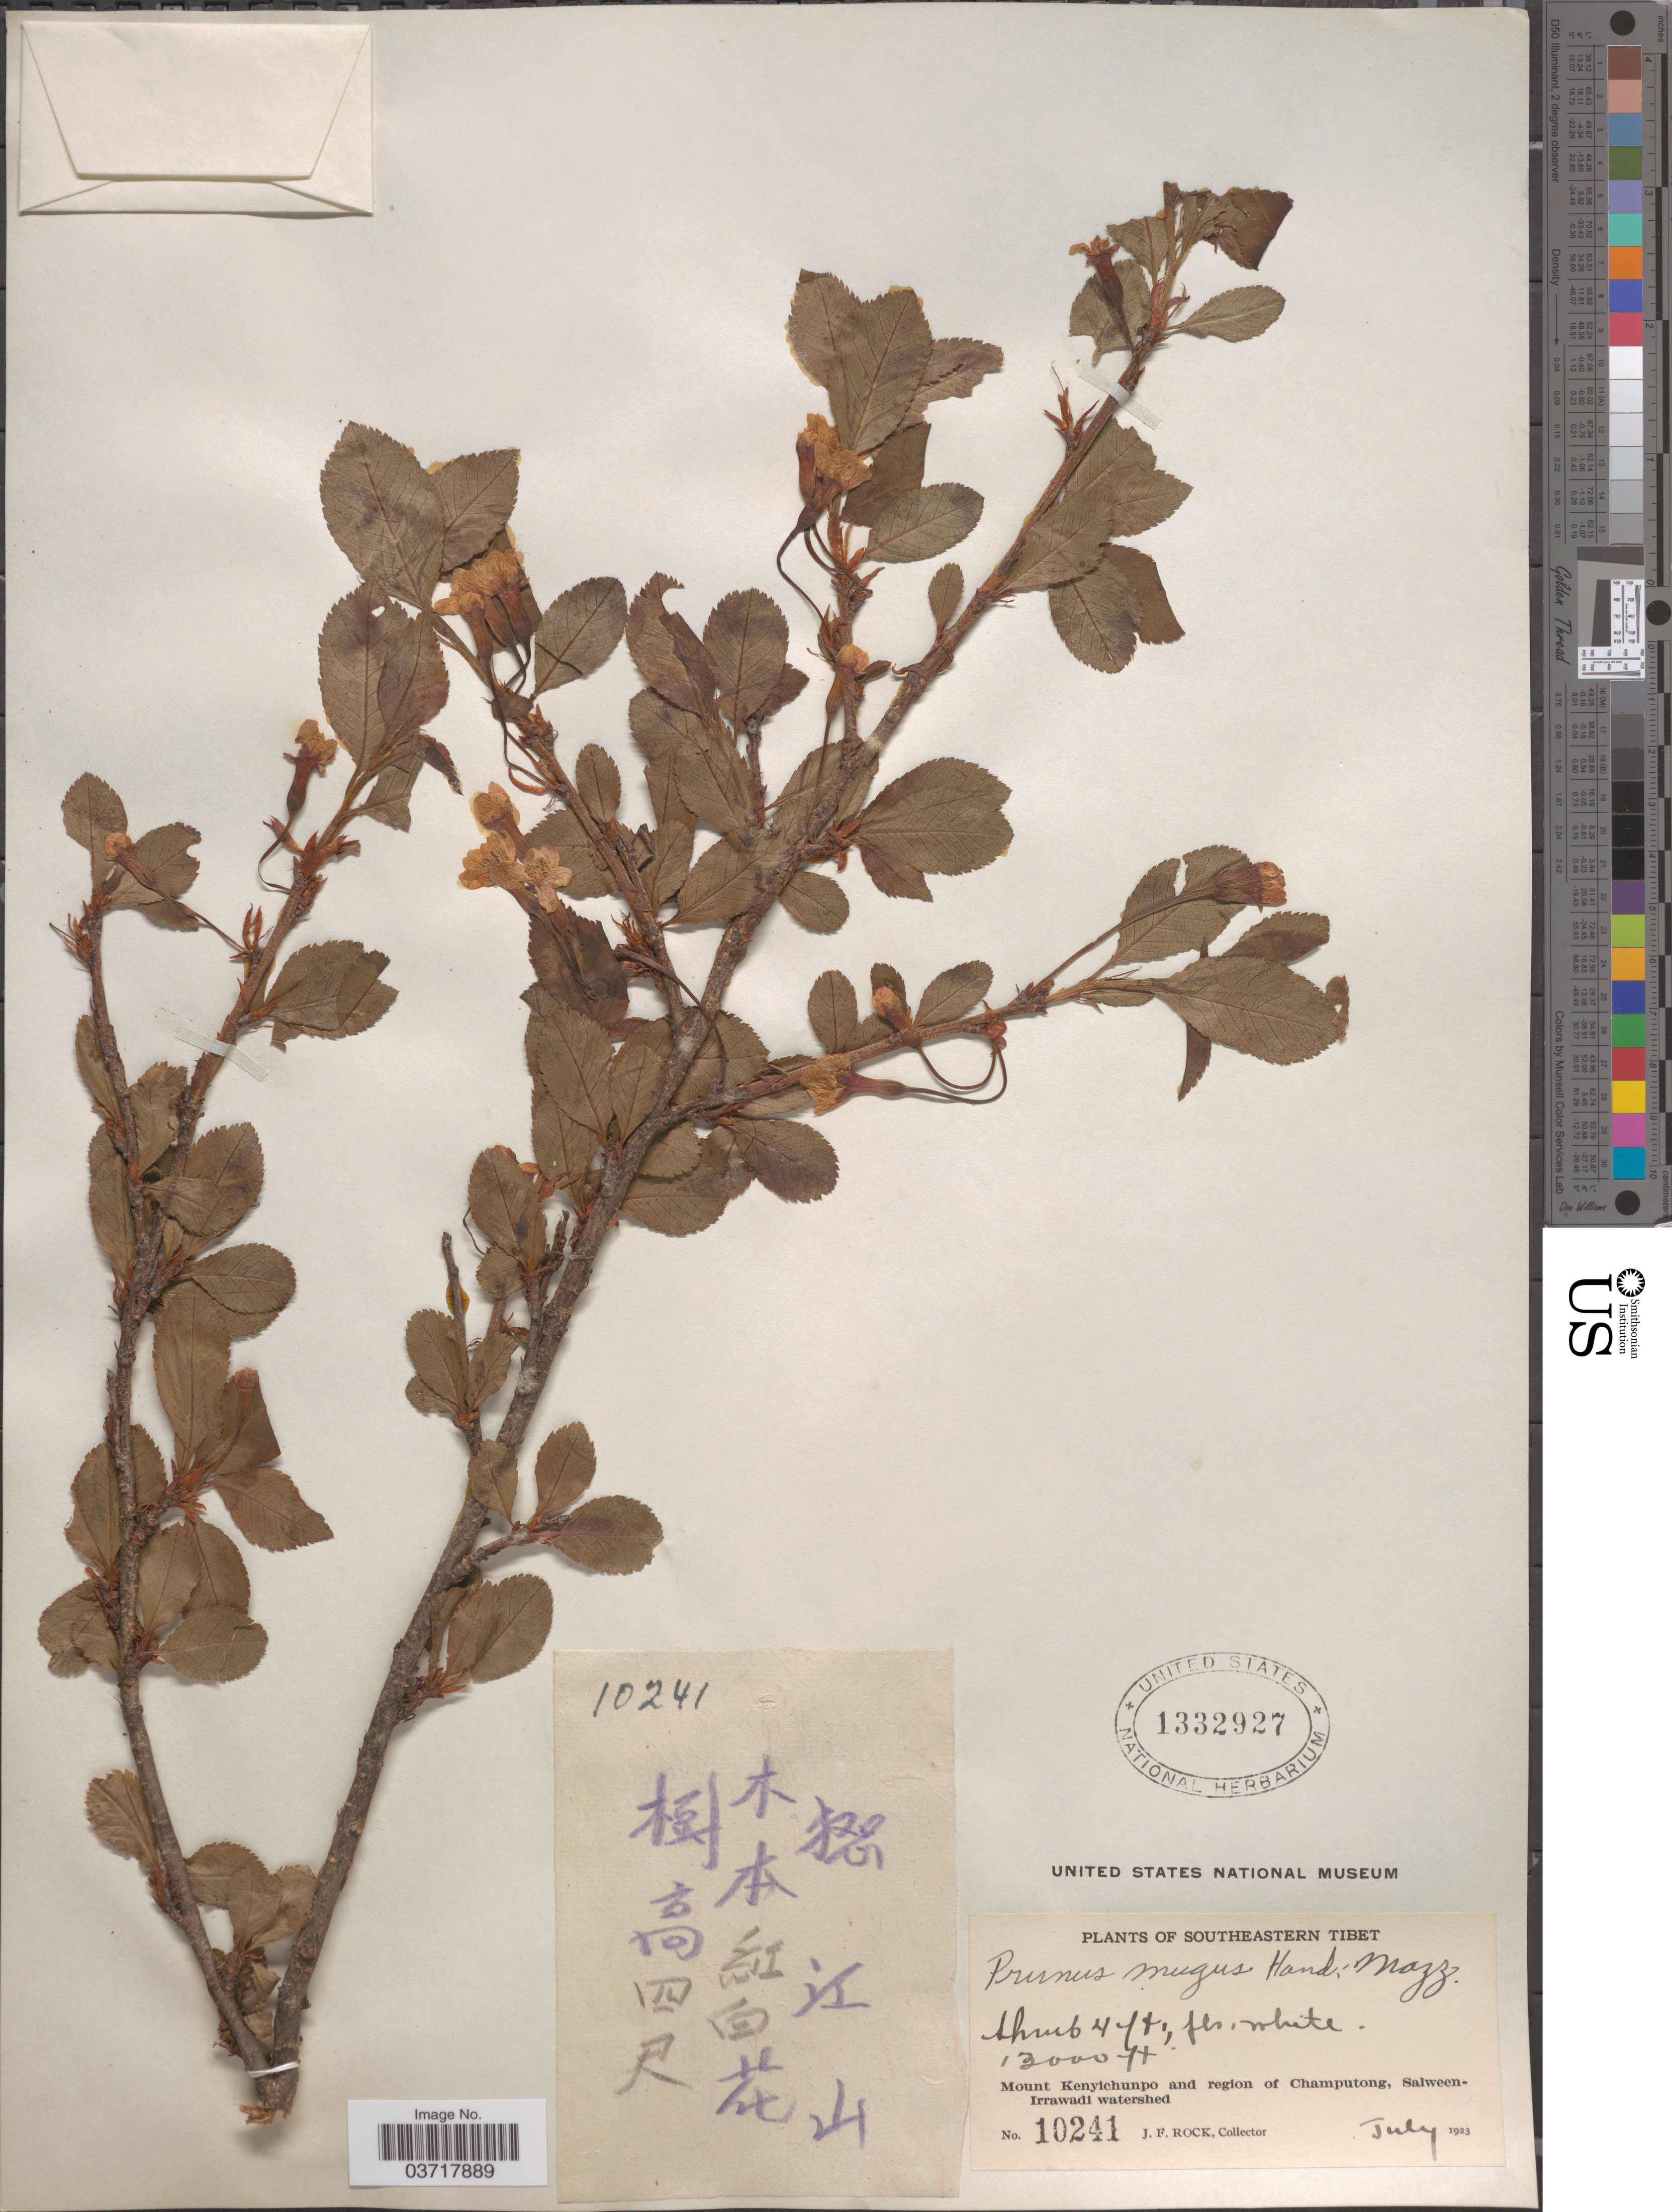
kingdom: Plantae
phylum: Tracheophyta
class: Magnoliopsida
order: Rosales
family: Rosaceae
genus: Prunus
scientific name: Prunus mugus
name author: Hand.-Mazz.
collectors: J. Rock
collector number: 10241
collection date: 1923-07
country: China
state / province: Xizang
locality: Southeastern Tibet. Mount Kenyichunpo and region of Champutong, Salween-Irrawadi watershed.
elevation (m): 3962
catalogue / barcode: US 1332927